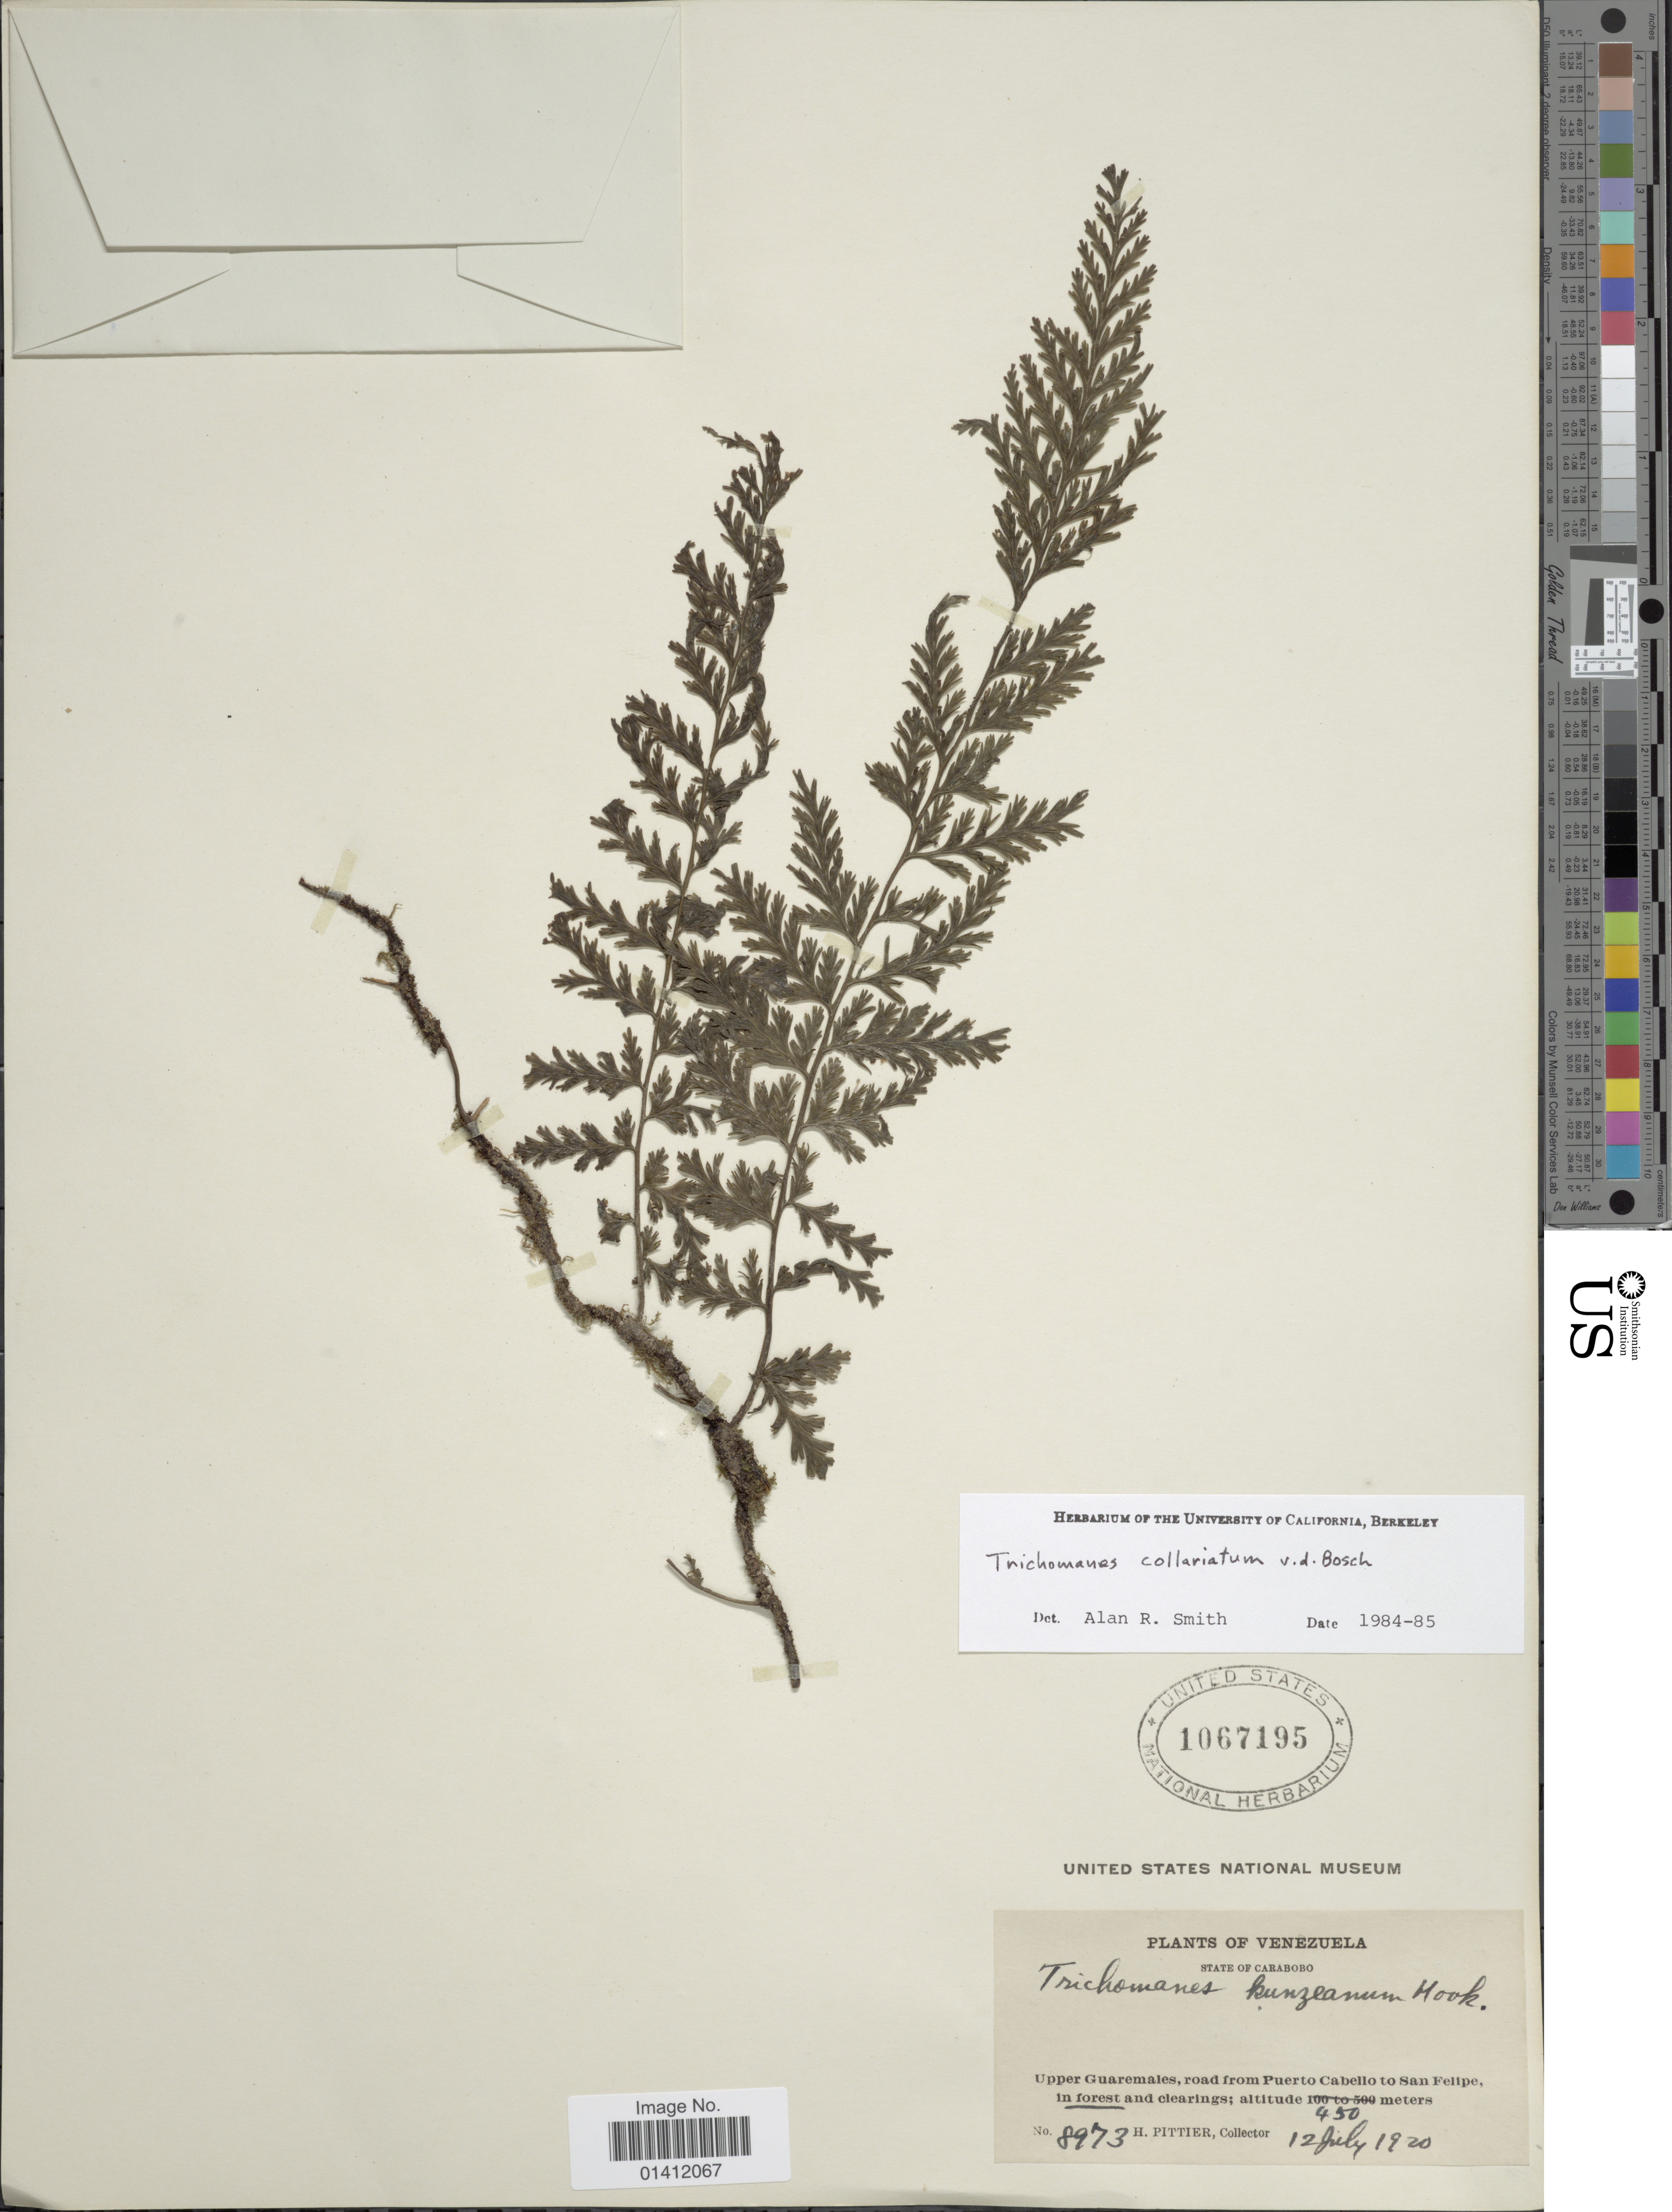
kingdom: Plantae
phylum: Tracheophyta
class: Polypodiopsida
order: Hymenophyllales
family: Hymenophyllaceae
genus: Vandenboschia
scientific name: Vandenboschia collariata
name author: (Bosch) Ebihara & K. Iwats.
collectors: H. F. Pittier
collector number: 8973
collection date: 1920-07-12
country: Venezuela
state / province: Carabobo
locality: State of Caraboro. Upper Guaremales, road from Puerto Cabello to San Felipe, in forest and clearings.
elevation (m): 450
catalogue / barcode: US 1067195